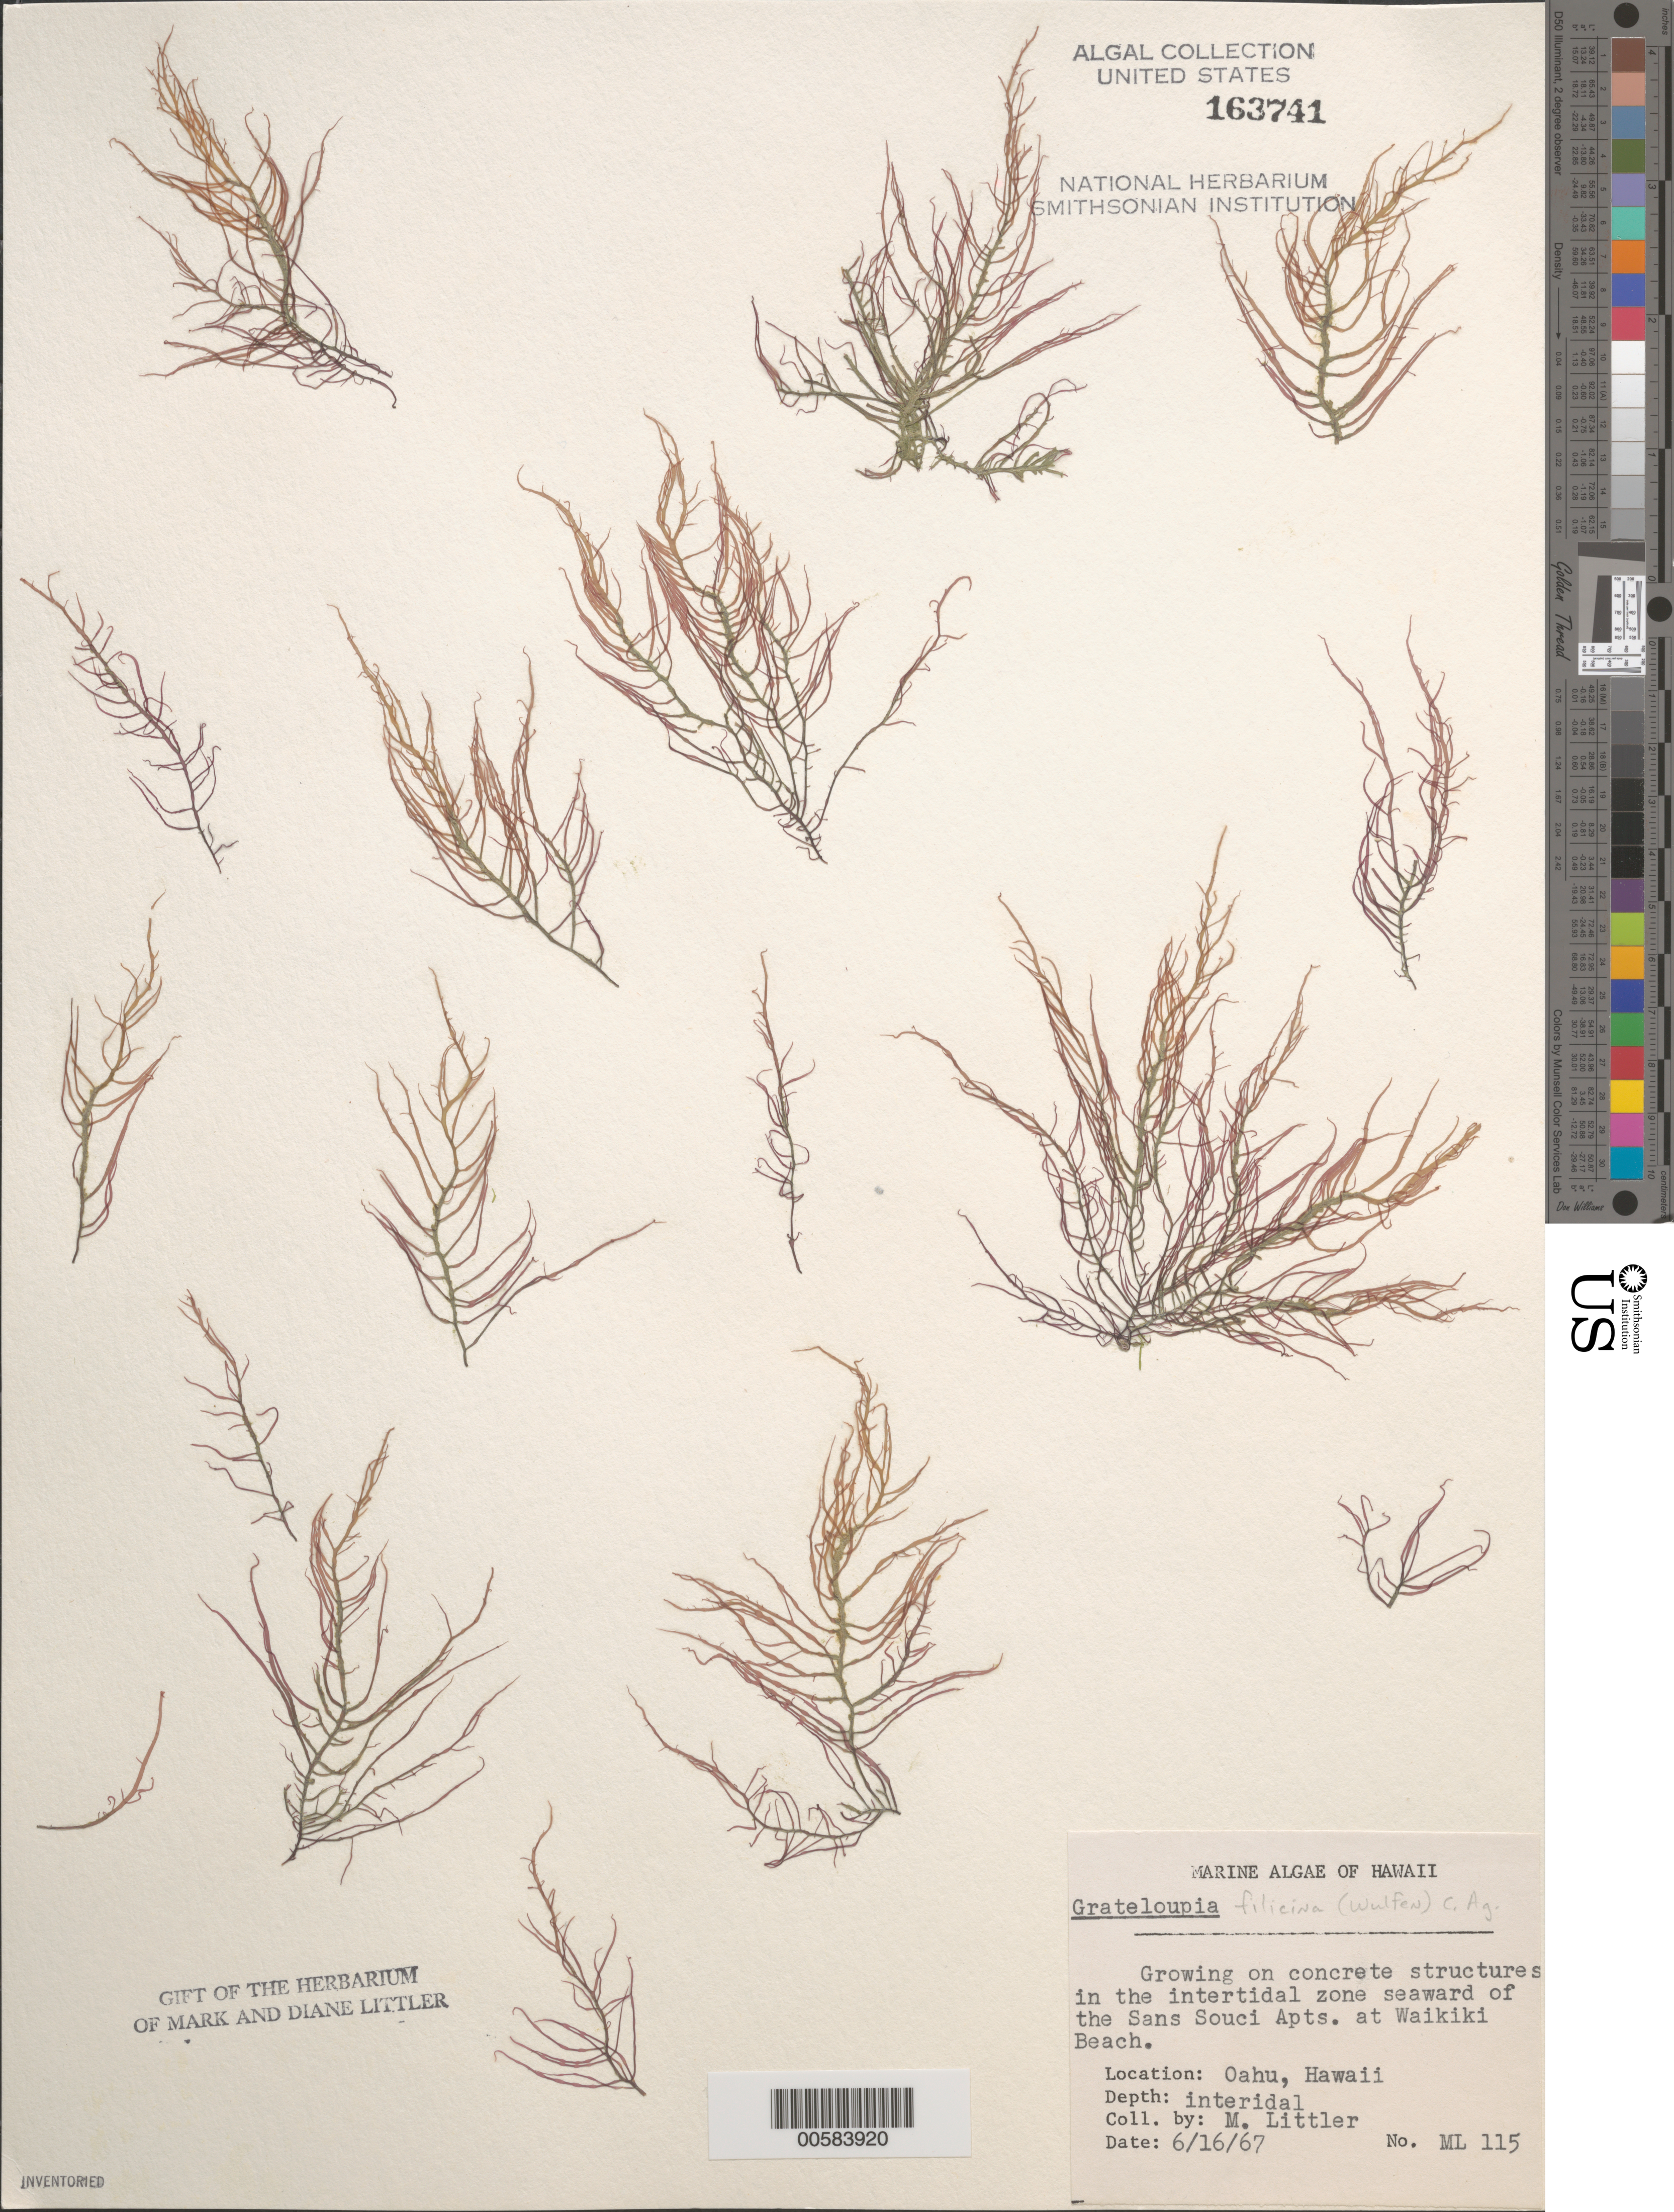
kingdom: Plantae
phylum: Rhodophyta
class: Florideophyceae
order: Halymeniales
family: Halymeniaceae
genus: Grateloupia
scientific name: Grateloupia filicina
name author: (J.V.Lamouroux) C. Agardh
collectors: M. M. Littler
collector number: ML 115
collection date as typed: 16 Jun 1967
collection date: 1967-06-16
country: United States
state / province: Hawaii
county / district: Honolulu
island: Oahu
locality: Waikiki Beach near Sans Souci Apartments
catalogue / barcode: US 163741